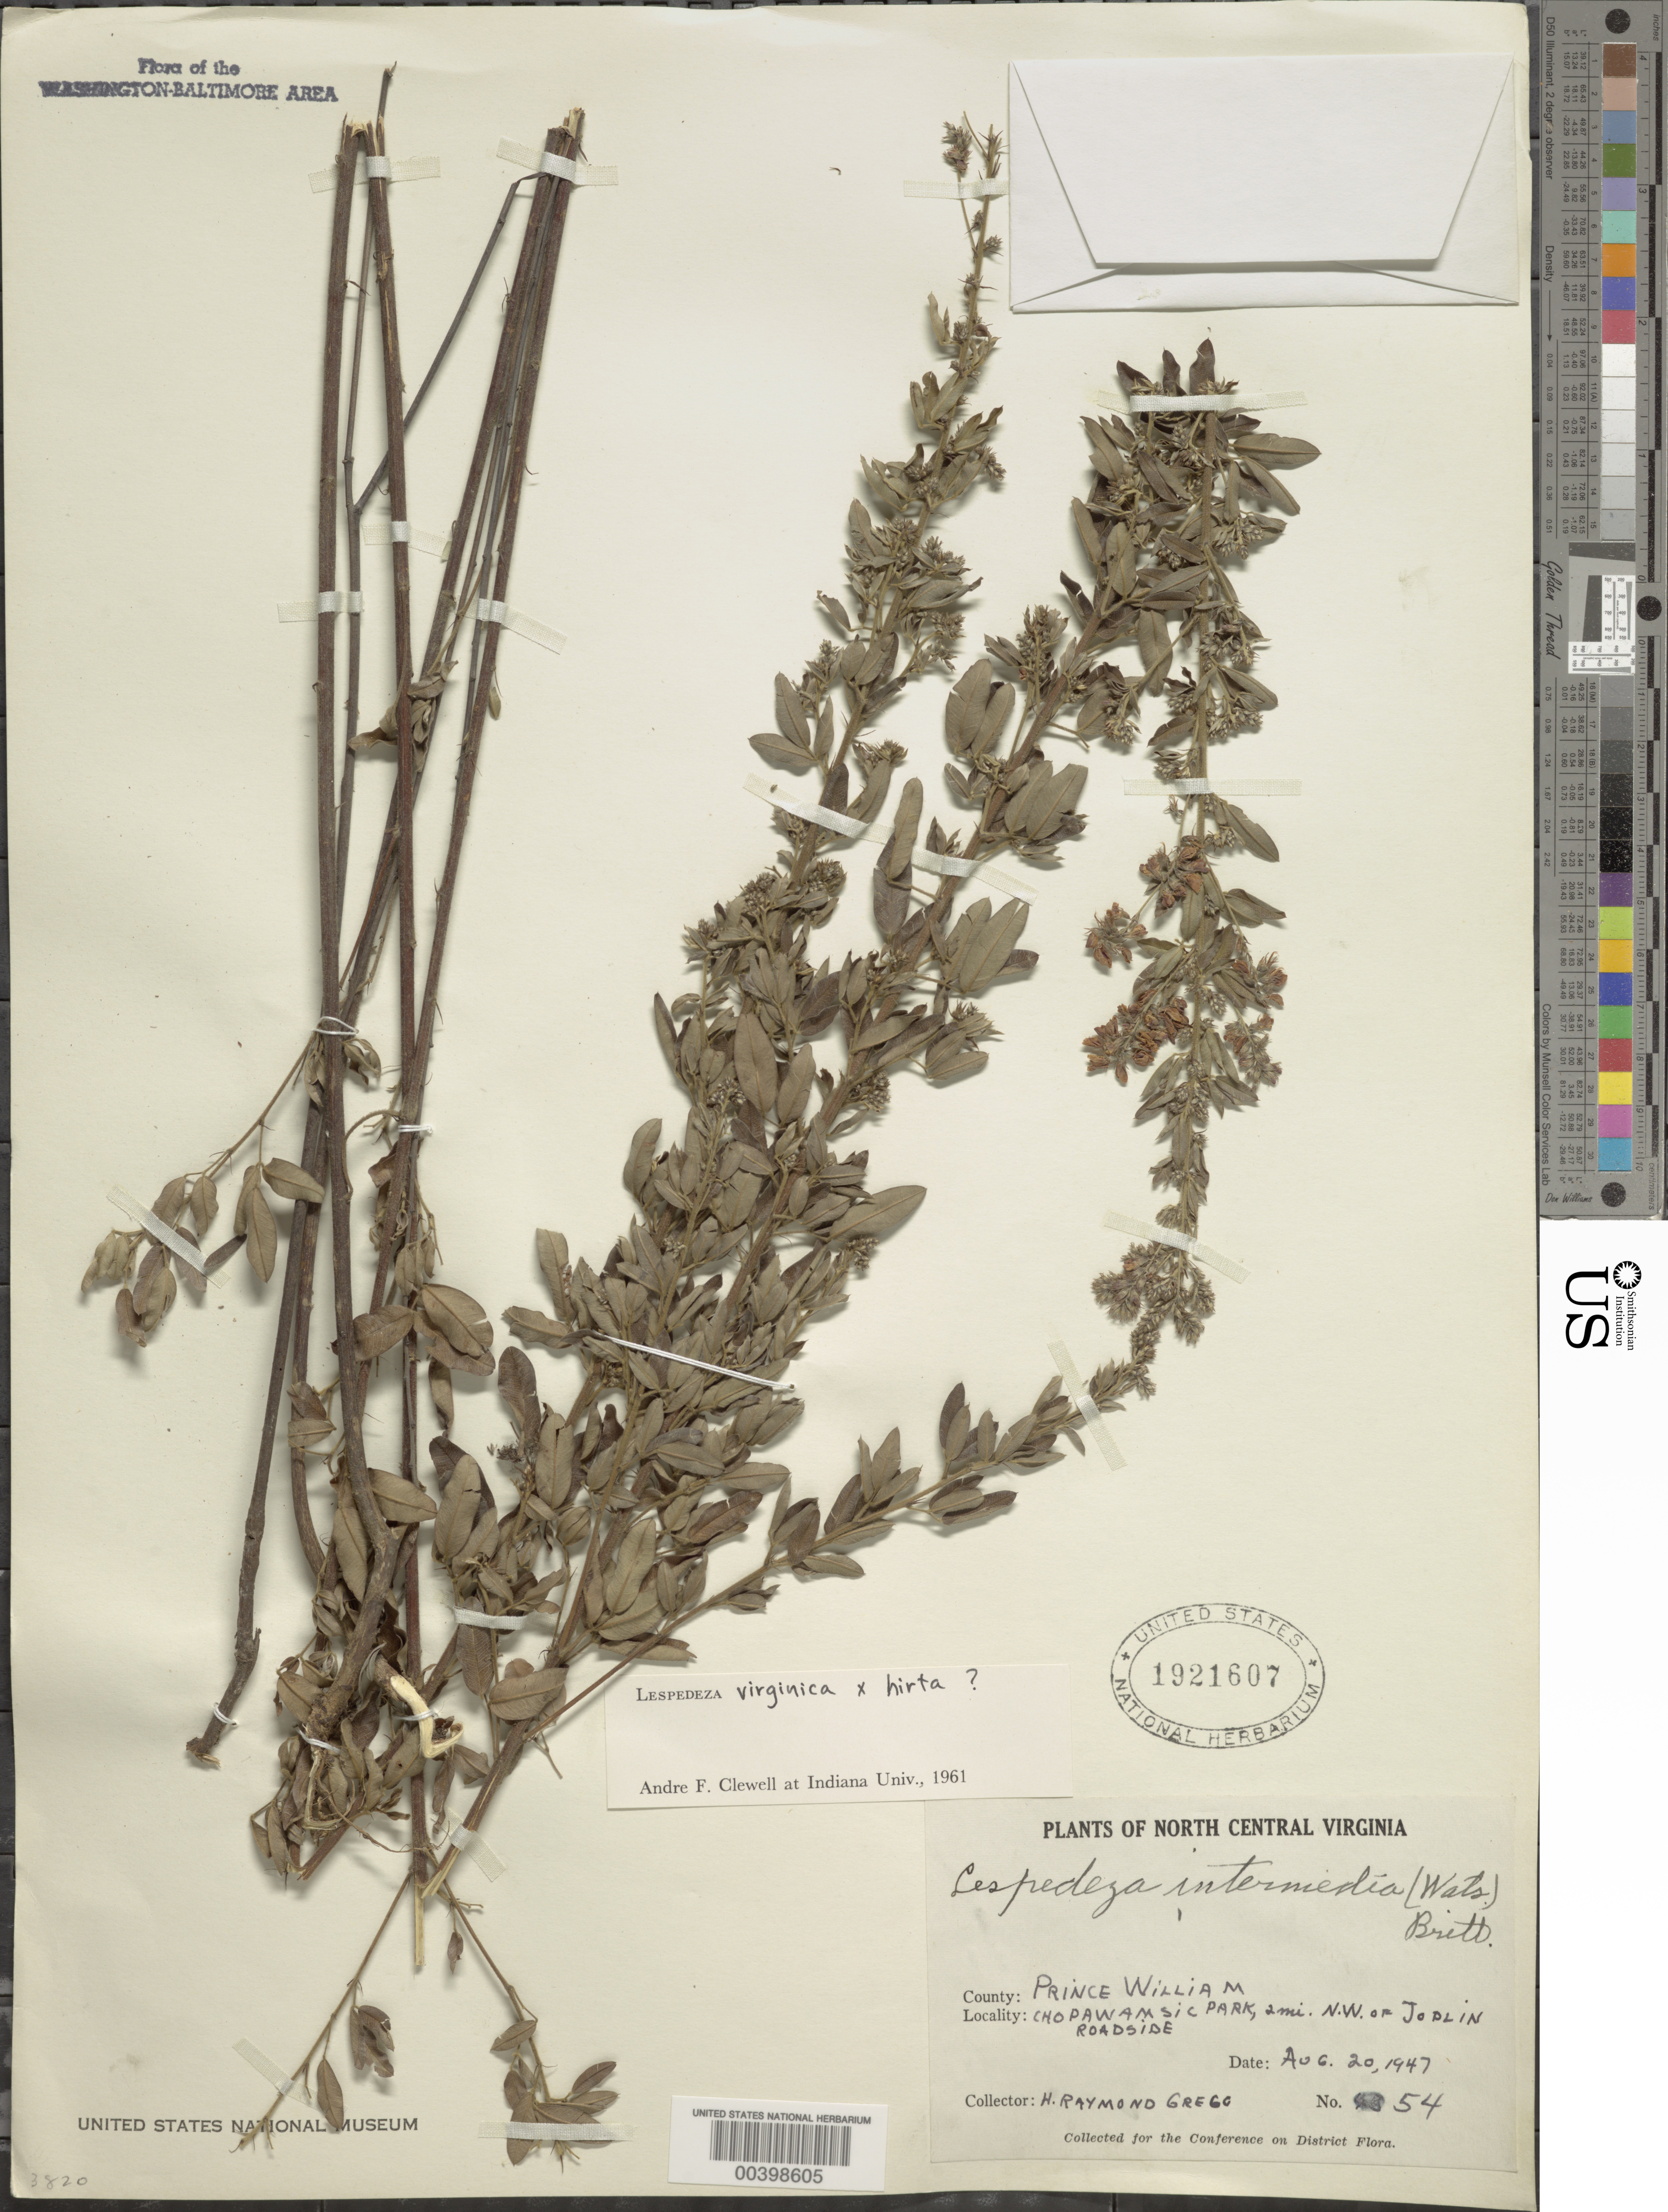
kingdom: Plantae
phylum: Tracheophyta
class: Magnoliopsida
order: Fabales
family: Fabaceae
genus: Lespedeza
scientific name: Lespedeza virginica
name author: (L.) Britton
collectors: H. Gregg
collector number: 54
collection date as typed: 20 Aug 1947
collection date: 1947-08-20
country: United States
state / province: Virginia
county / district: Prince William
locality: Chopawamsic Park, northwest of Joplin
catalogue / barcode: US 1921607